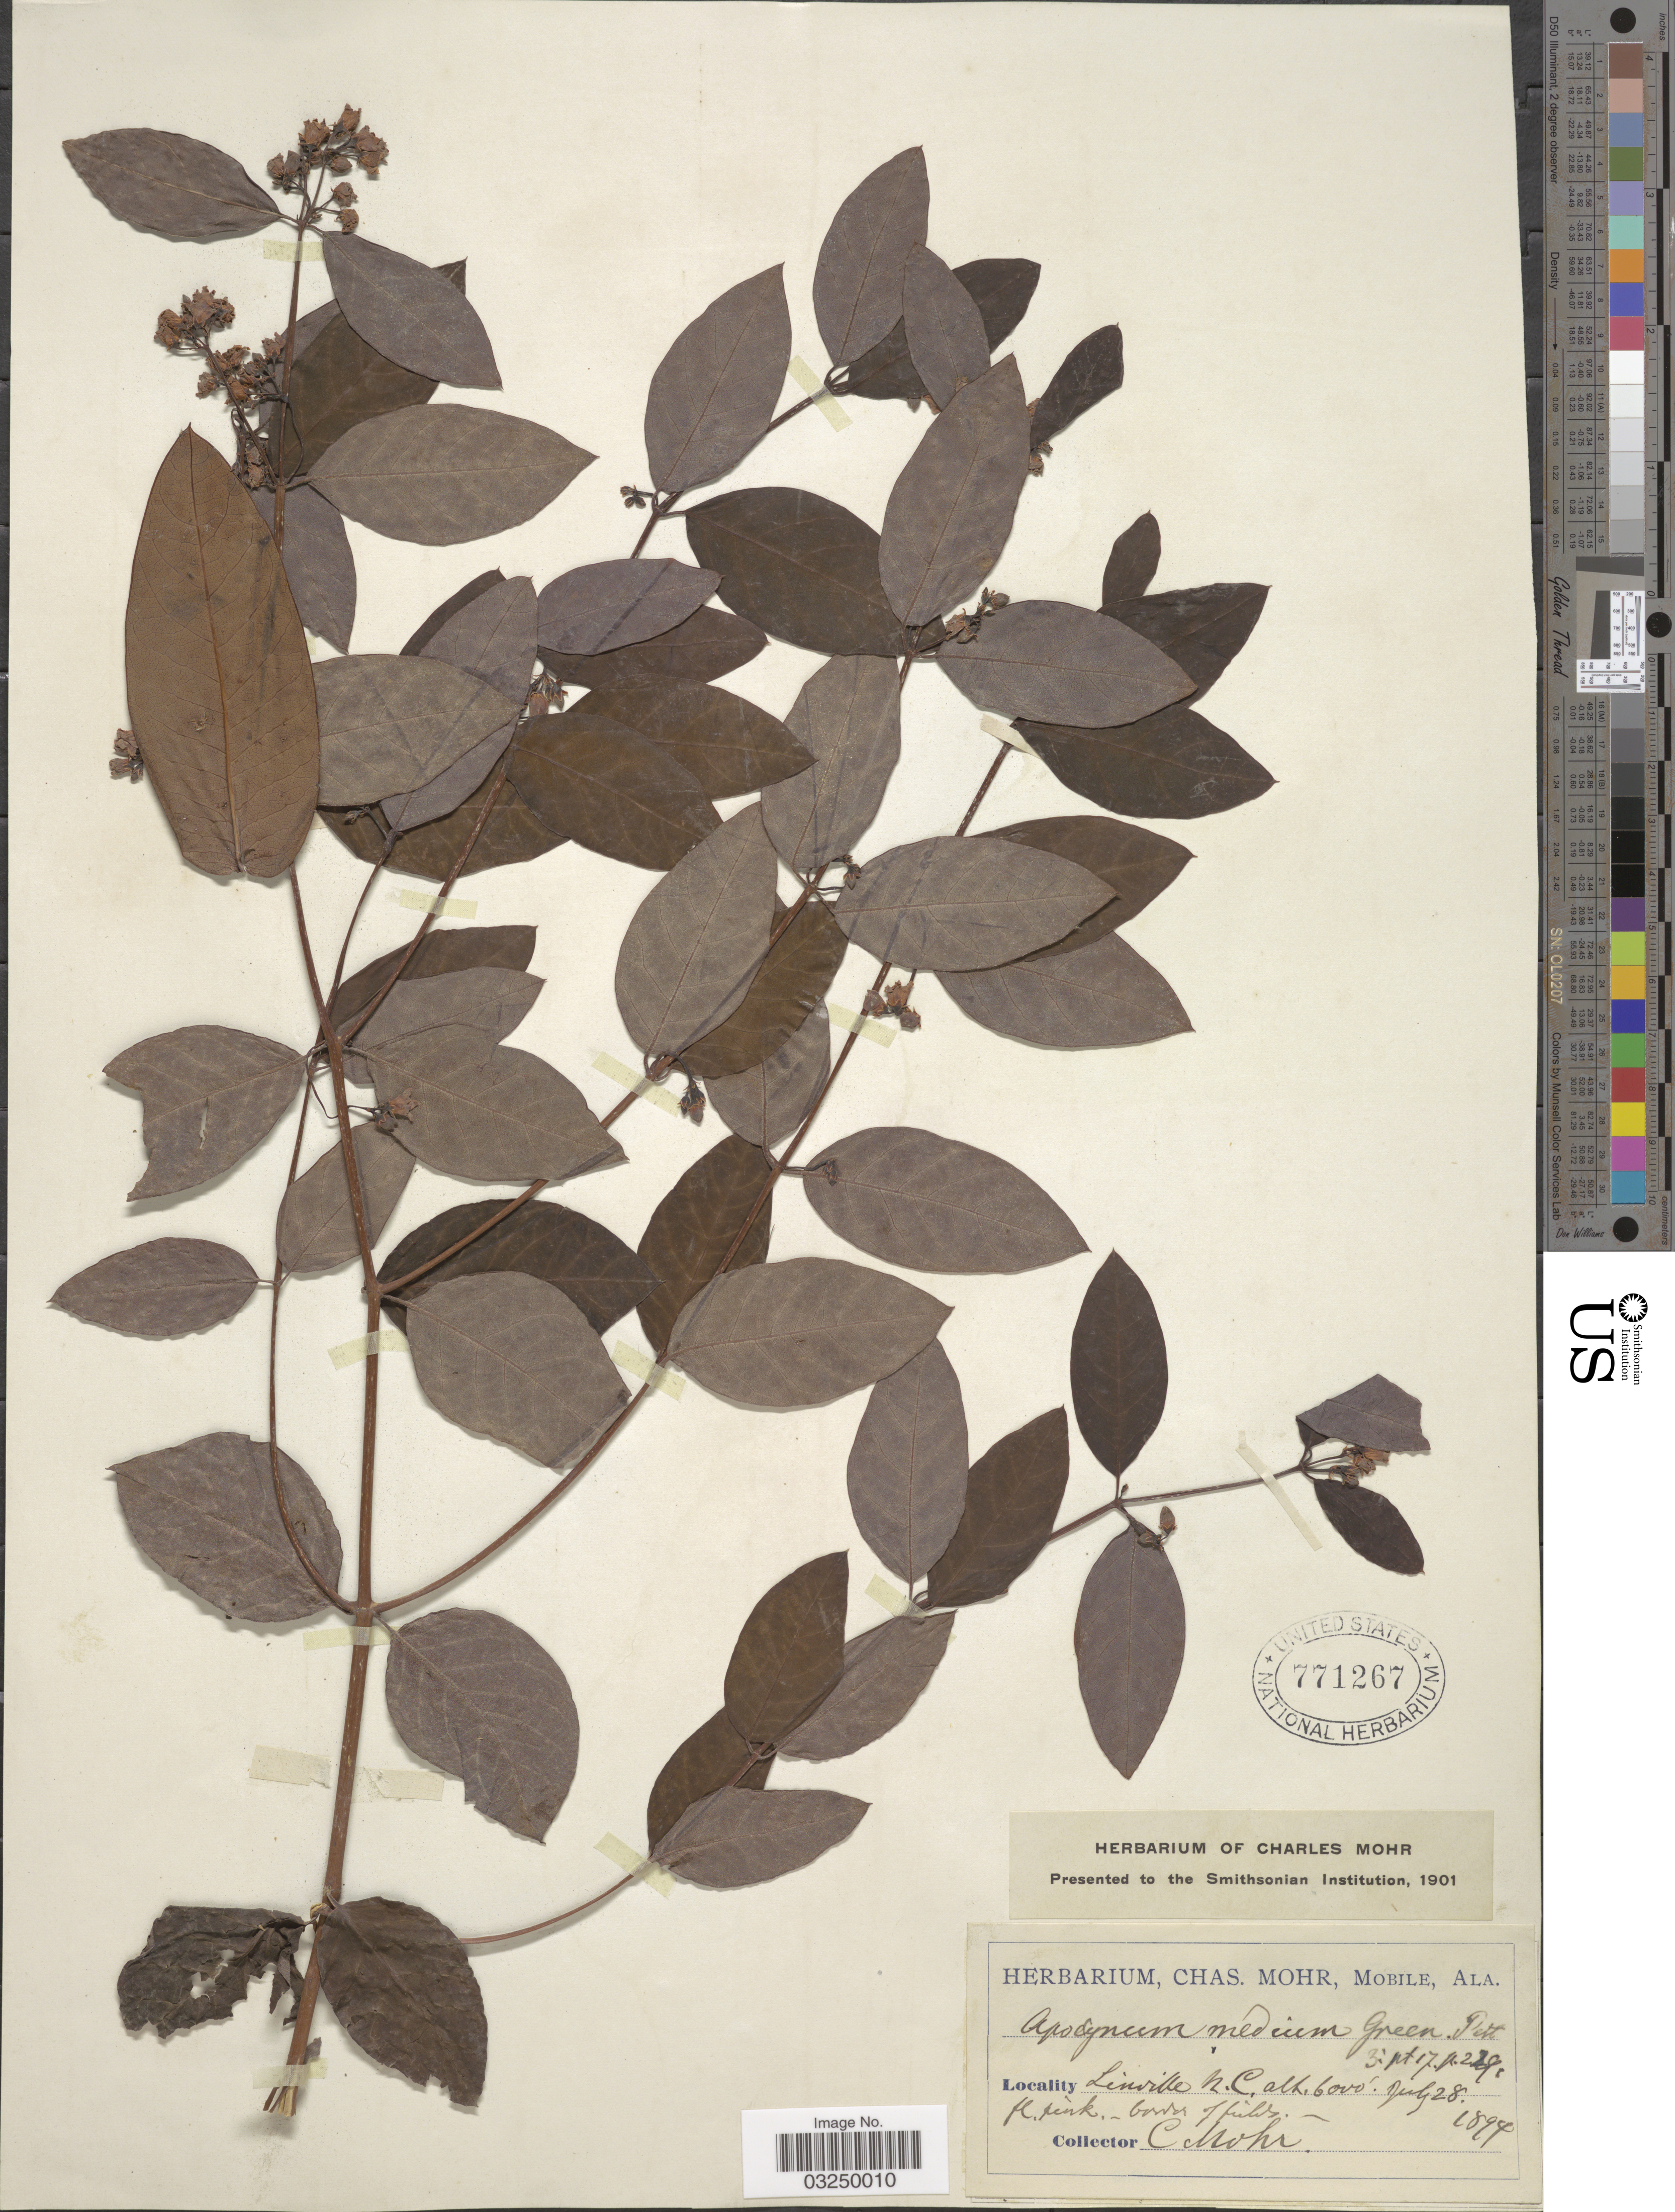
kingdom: Plantae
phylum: Tracheophyta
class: Magnoliopsida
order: Gentianales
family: Apocynaceae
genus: Apocynum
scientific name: Apocynum medium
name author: Greene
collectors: Mohr, C. T. (herbarium)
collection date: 1894-07-28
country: United States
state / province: North Carolina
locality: Linville. N.C.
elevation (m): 1829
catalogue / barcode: US 771267